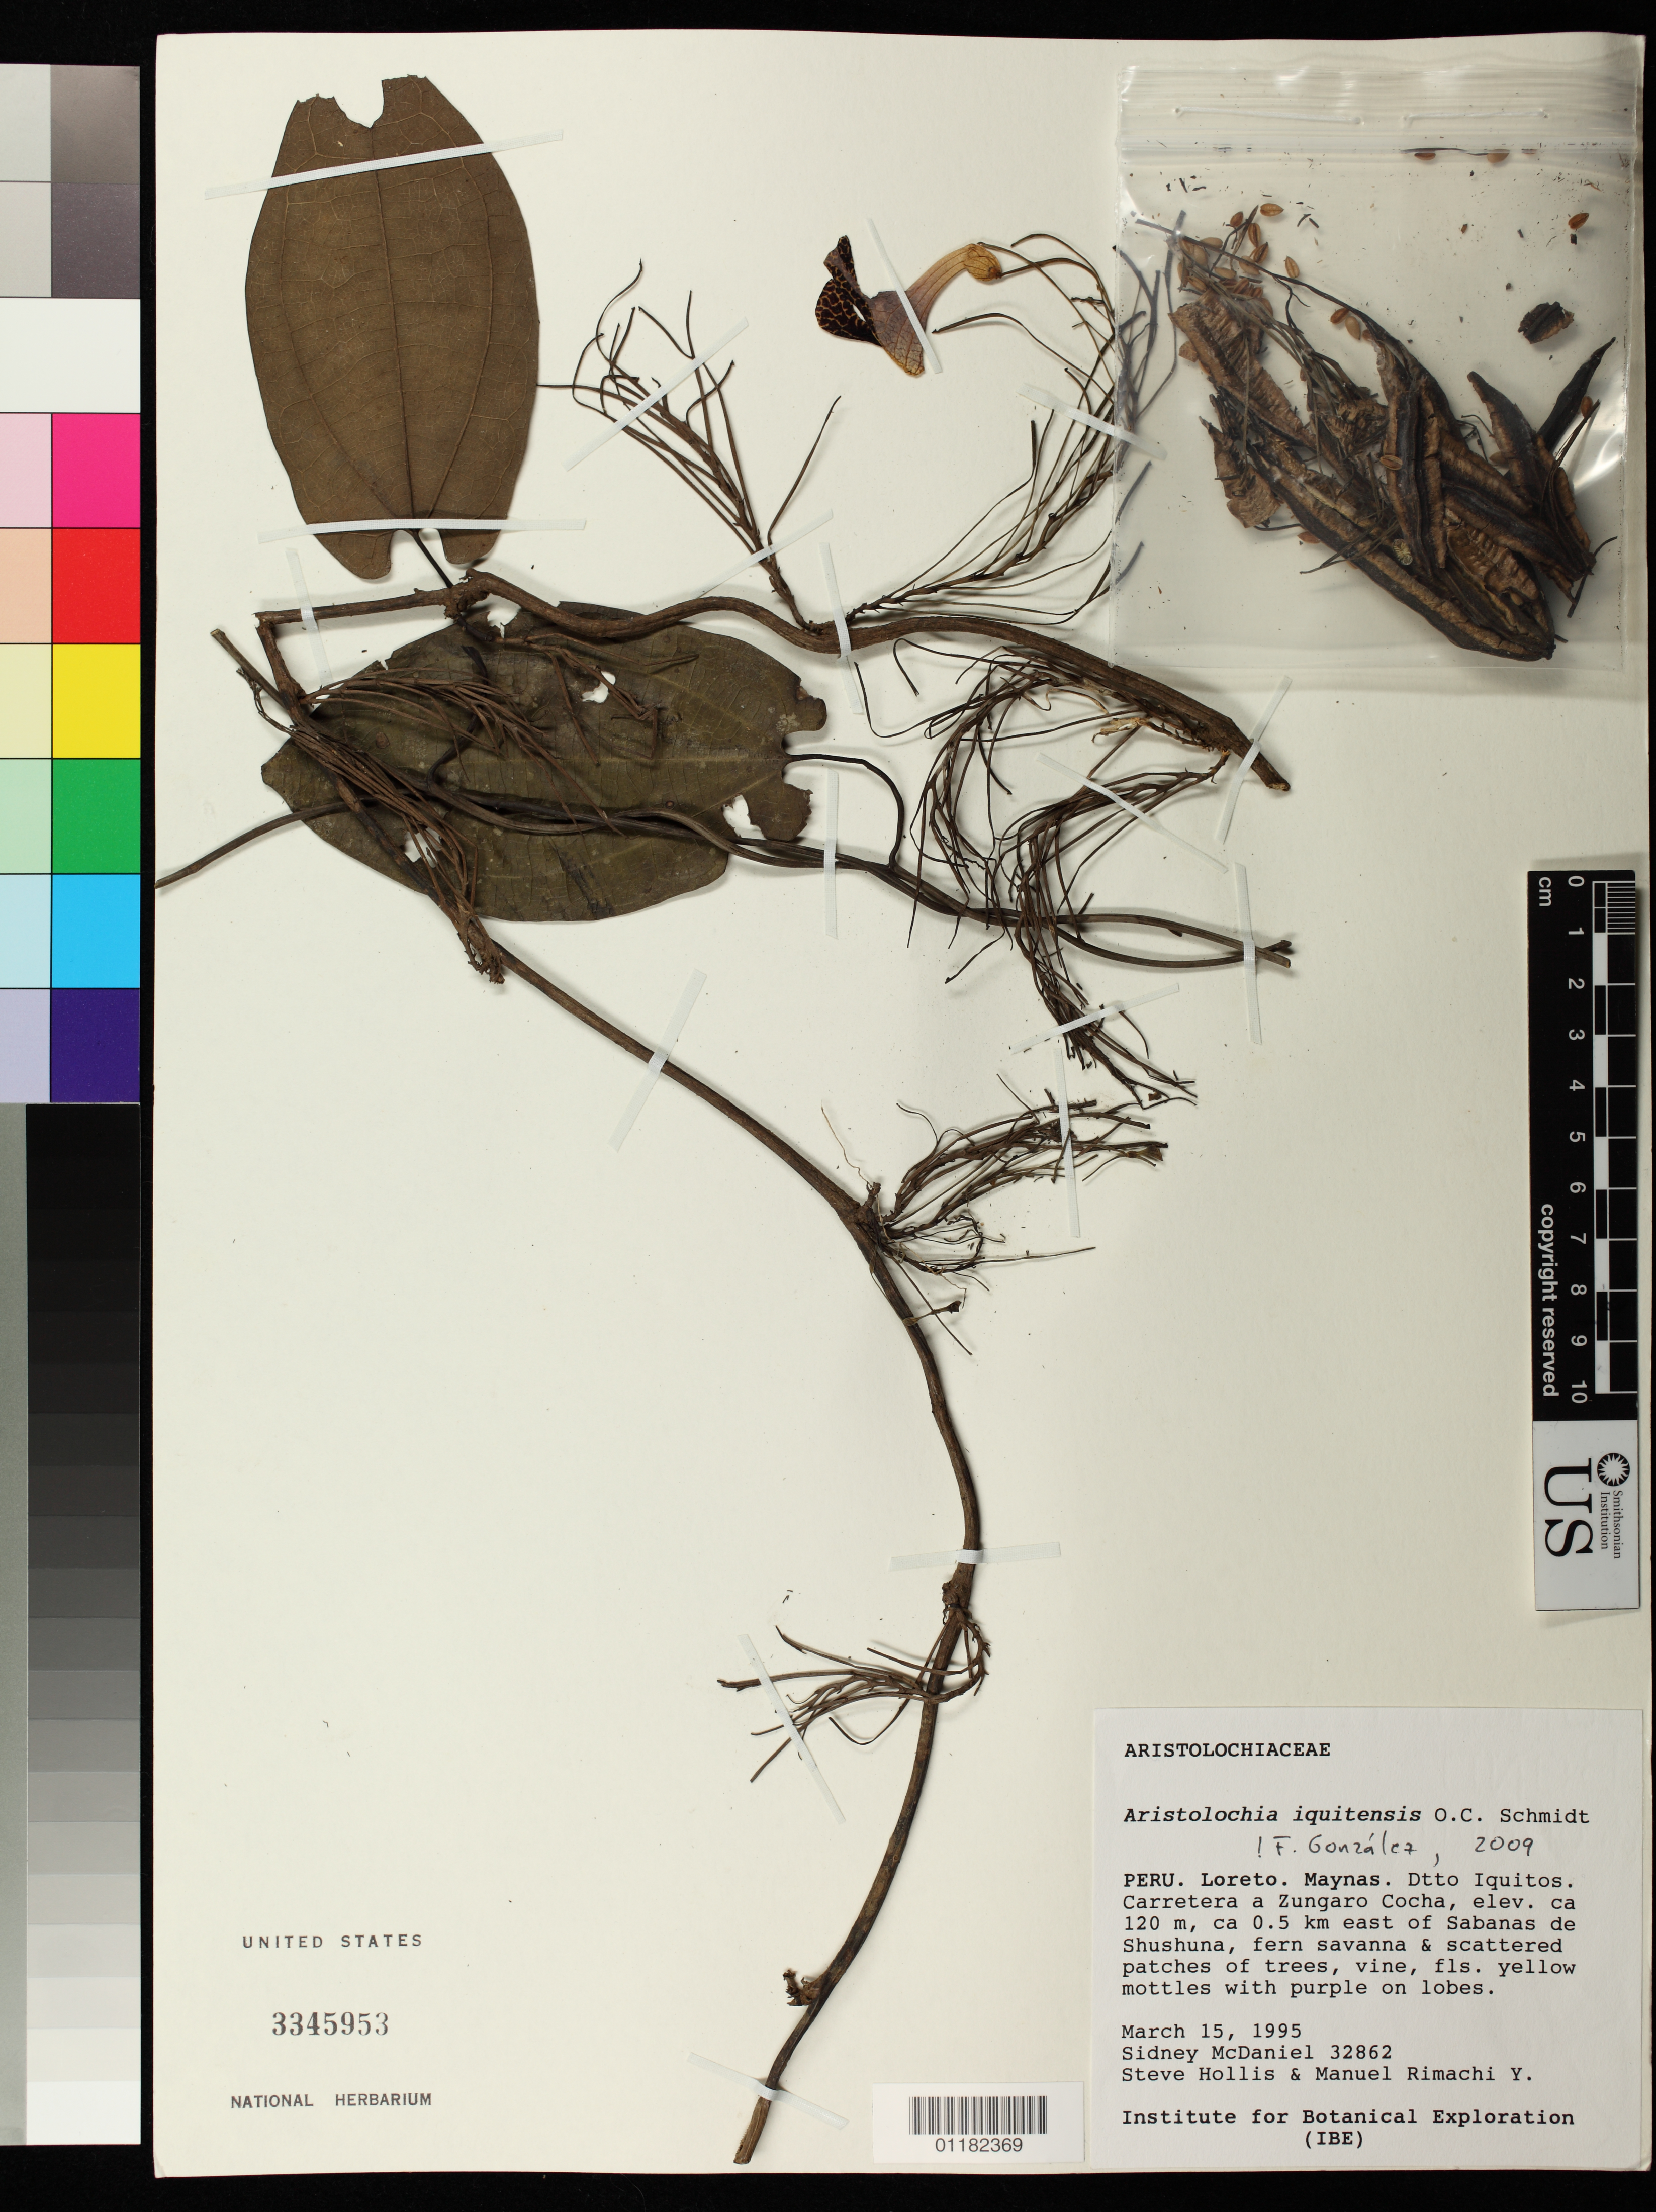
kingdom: Plantae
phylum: Tracheophyta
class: Magnoliopsida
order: Piperales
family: Aristolochiaceae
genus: Aristolochia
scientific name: Aristolochia iquitensis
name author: O.C. Schmidt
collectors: S. T. McDaniel, S. Hollis & M. Rimachi Y.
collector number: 32862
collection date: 1995-03-15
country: Peru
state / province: Loreto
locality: Maynas. Dtto Iquitos. Carretera a Zungaro Cocha, ca 0.5 km east of Sabanas de Shushuna, fern savannah & scattered patches of trees, vine.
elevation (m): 120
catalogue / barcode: US 3345953